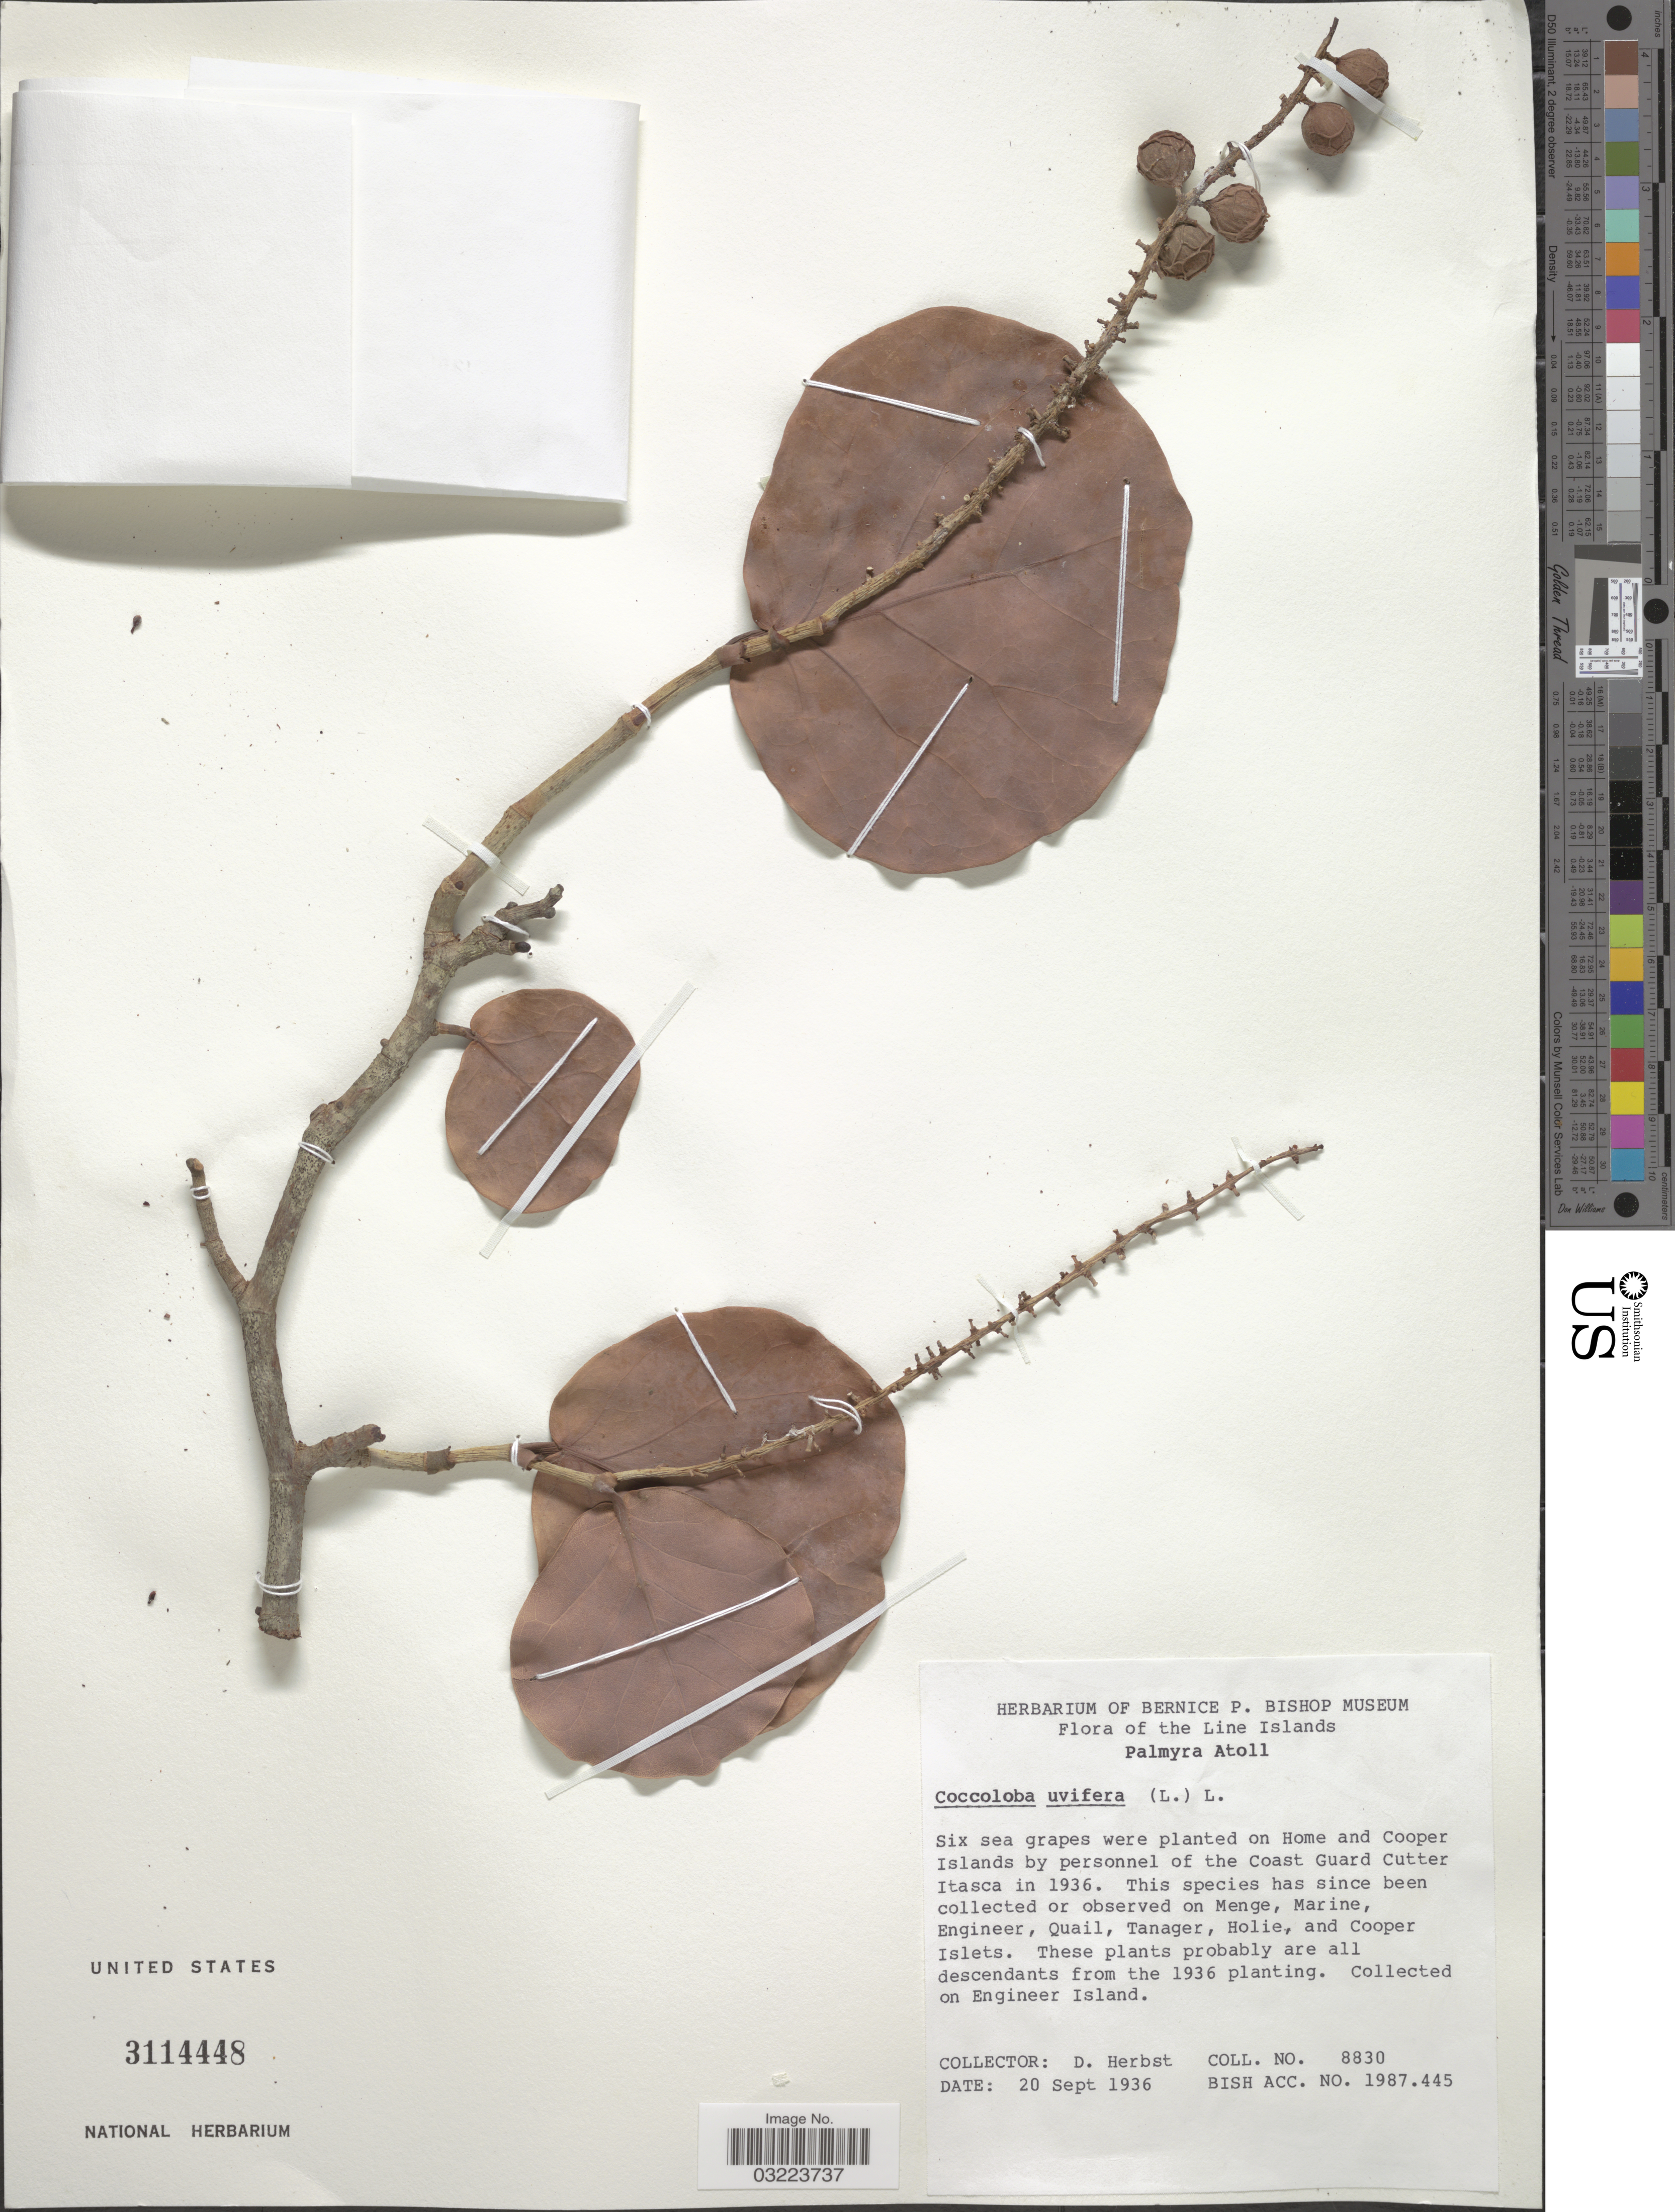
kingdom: Plantae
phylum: Tracheophyta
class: Magnoliopsida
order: Caryophyllales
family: Polygonaceae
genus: Coccoloba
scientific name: Coccoloba uvifera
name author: L.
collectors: D. Herbst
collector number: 8830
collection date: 1936-09-20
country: U.S. Administered Pacific Islands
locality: Line Islands. Palmyra Atoll. [unsure placement]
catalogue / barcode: US 3114448